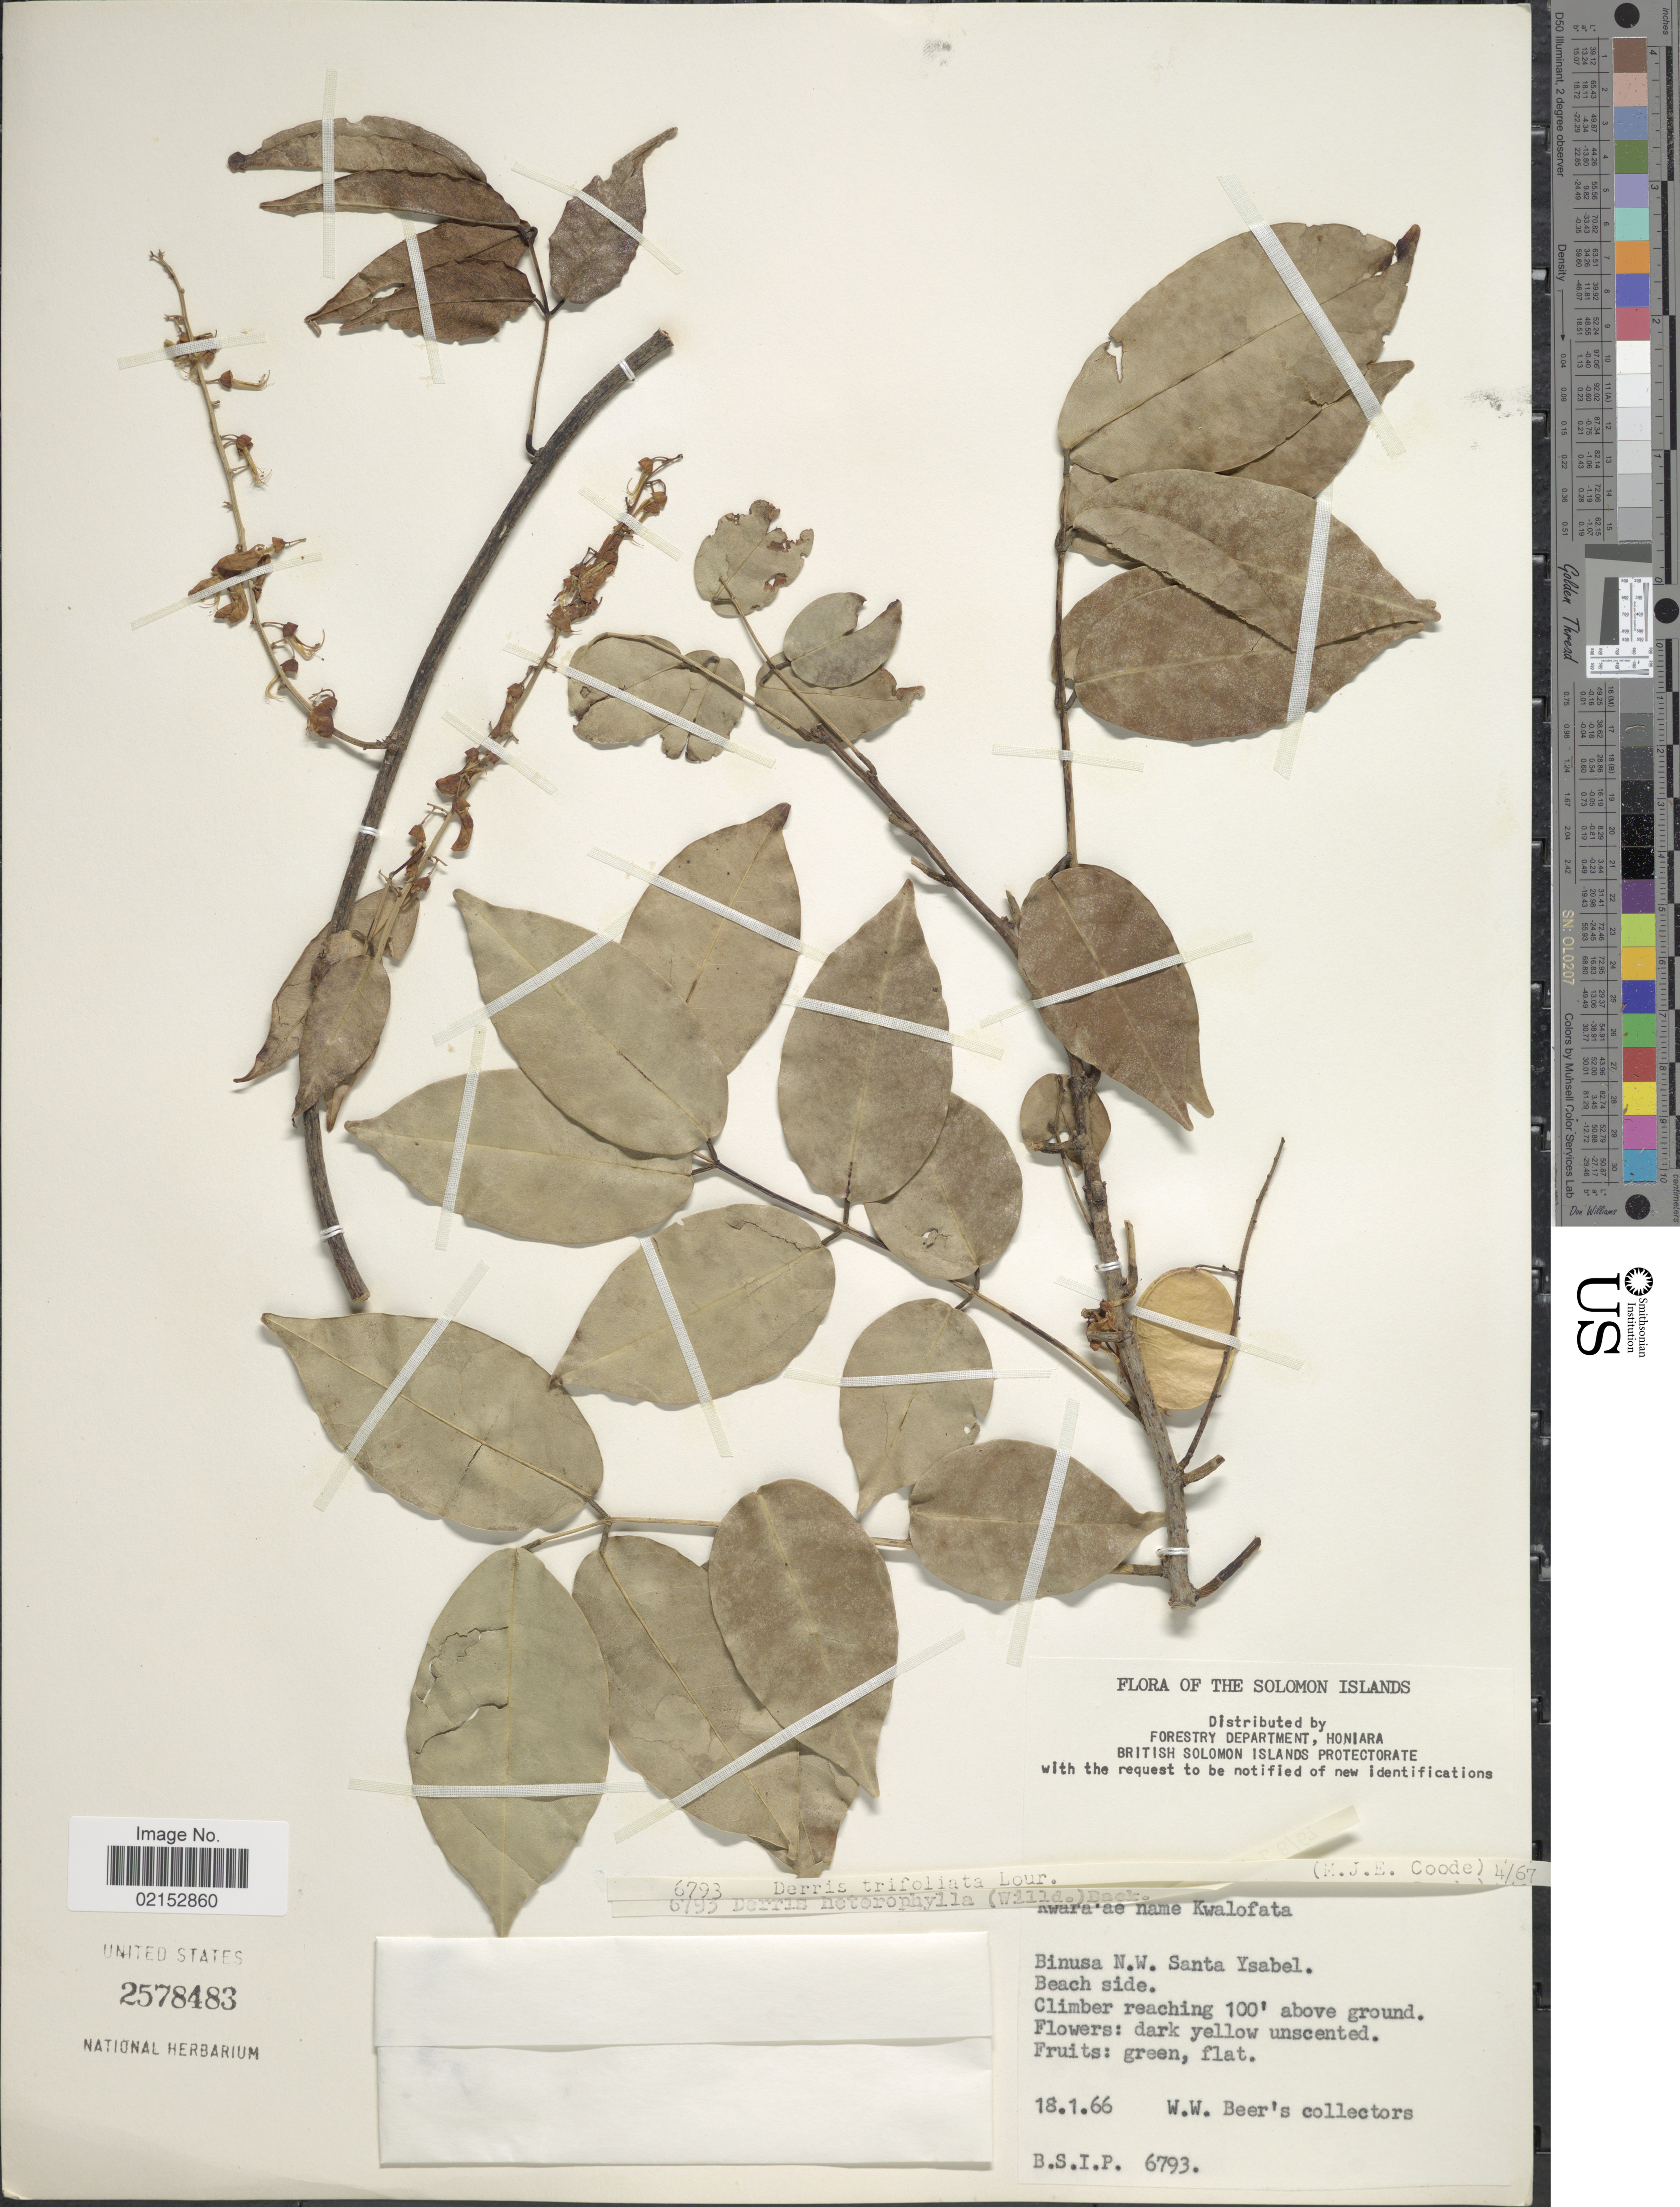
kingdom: Plantae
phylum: Tracheophyta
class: Magnoliopsida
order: Fabales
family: Fabaceae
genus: Derris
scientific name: Derris trifoliata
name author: Lour.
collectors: W. Beer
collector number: B.S.I.P. 6793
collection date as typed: Transcribed d/m/y: 18/1/66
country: Solomon Islands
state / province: Solomon Islands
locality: Binusa N.W. Santa Ysabel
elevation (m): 30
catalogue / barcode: US 2578483